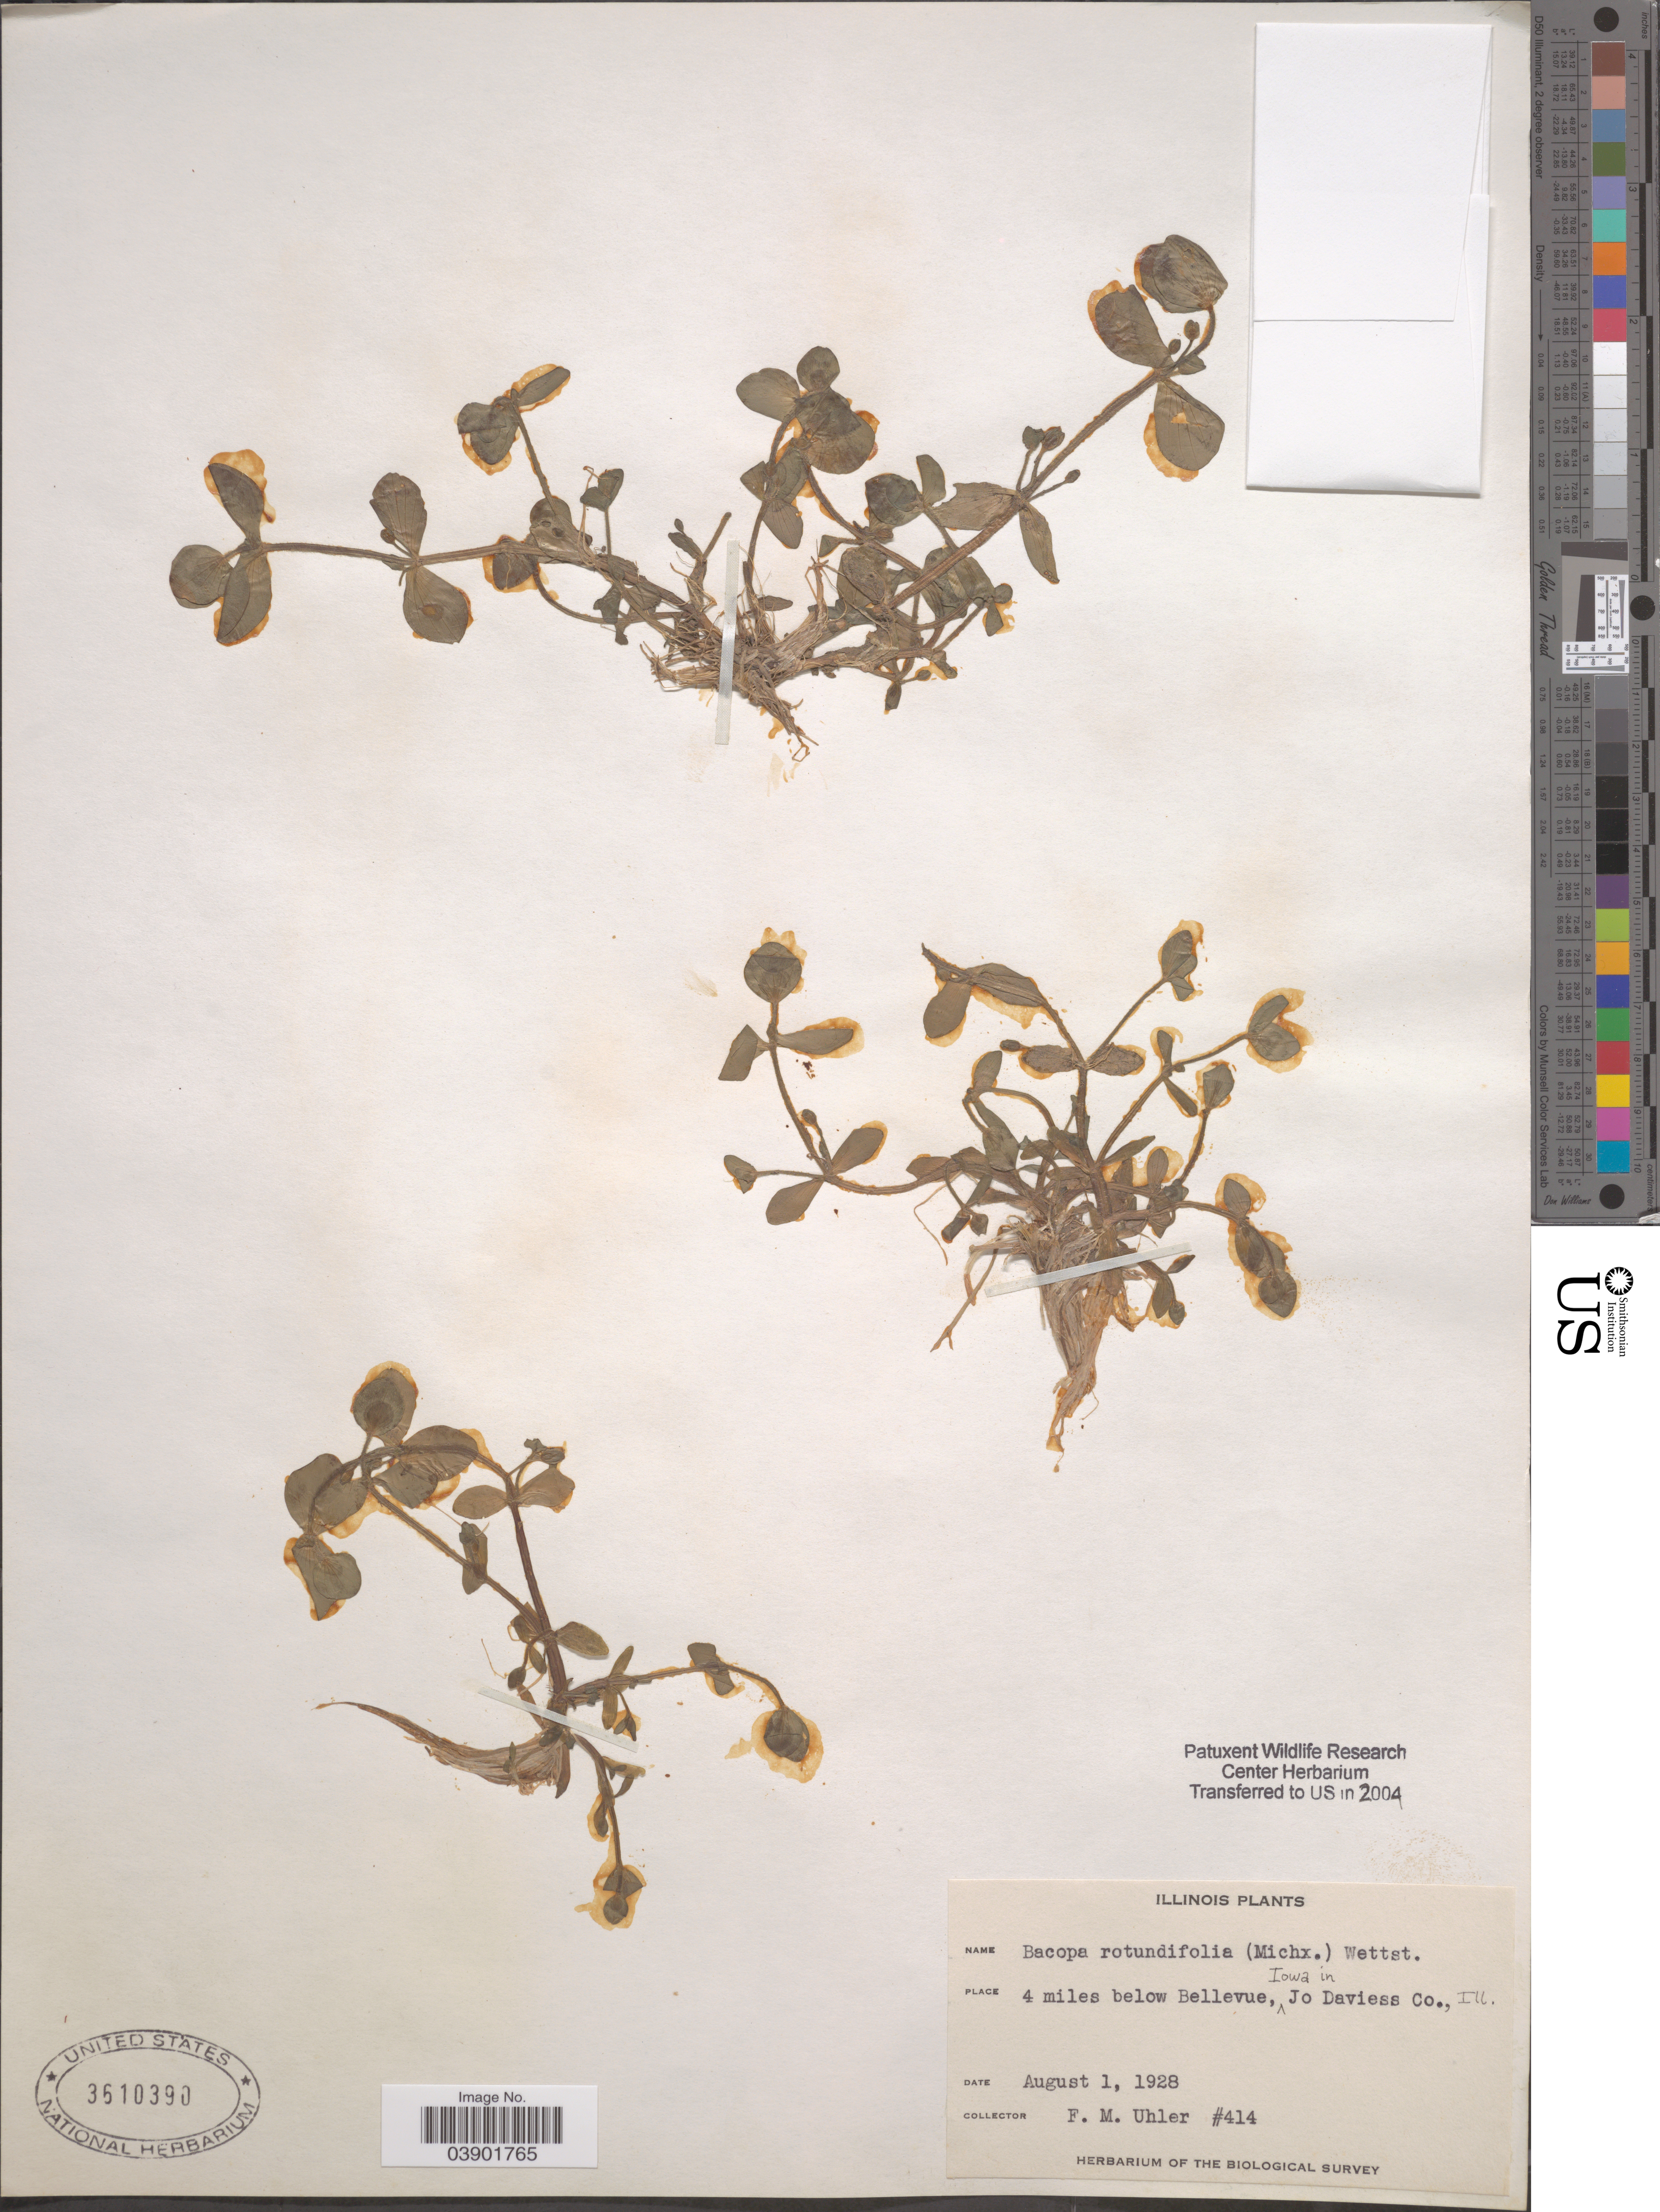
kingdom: Plantae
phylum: Tracheophyta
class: Magnoliopsida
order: Lamiales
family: Plantaginaceae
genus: Bacopa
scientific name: Bacopa rotundifolia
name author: (Michx.) Wettst.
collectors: F. M. Uhler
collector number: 414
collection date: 1928-08-01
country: United States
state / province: Illinois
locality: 4 miles below Bellevue, Iowa in Jo Daviess Co.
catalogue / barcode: US 3610390